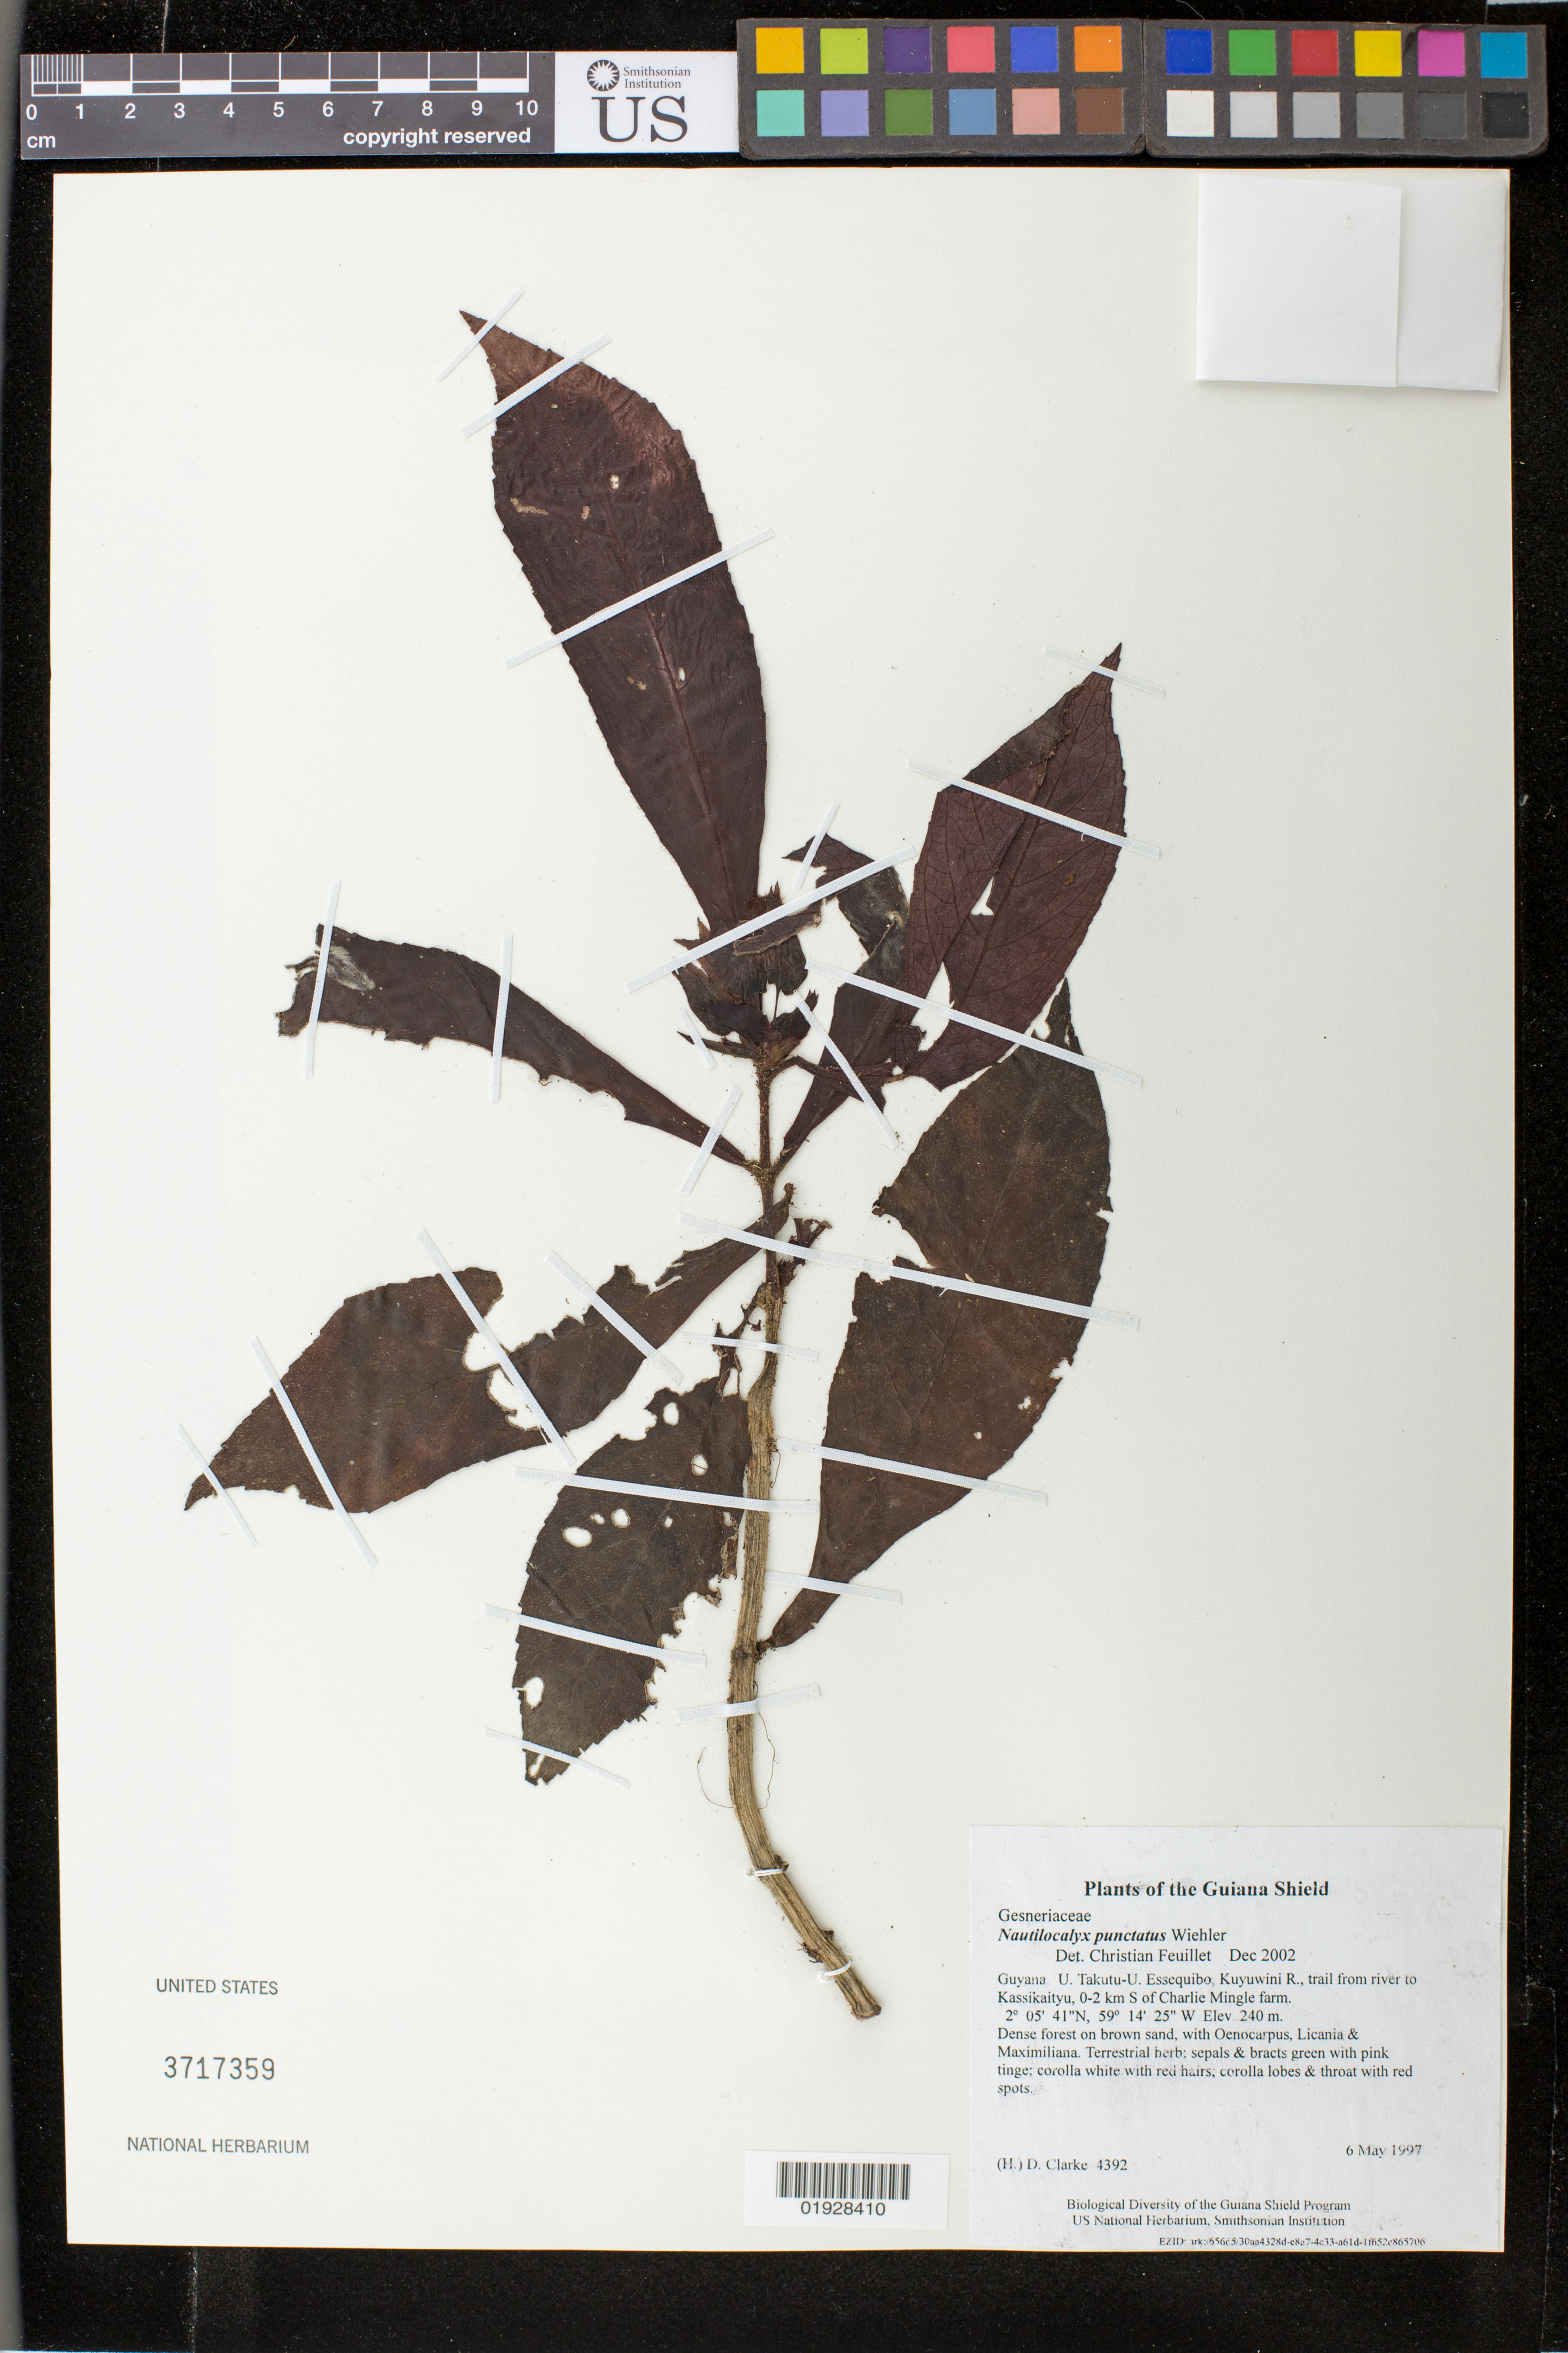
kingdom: Plantae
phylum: Tracheophyta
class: Magnoliopsida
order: Lamiales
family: Gesneriaceae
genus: Nautilocalyx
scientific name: Nautilocalyx punctatus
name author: Wiehler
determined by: Feuillet, C.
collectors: H. D. Clarke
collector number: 4392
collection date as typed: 6 May 1997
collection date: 1997-05-06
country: Guyana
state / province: U. Takutu-U. Essequibo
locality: Kuyuwini R., trail from river to Kassikaityu, 0-2 km S of Charlie Mingle farm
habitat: Dense forest on brown sand, with Oenocarpus, Licania & Maximiliana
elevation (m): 240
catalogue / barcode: US 3717359